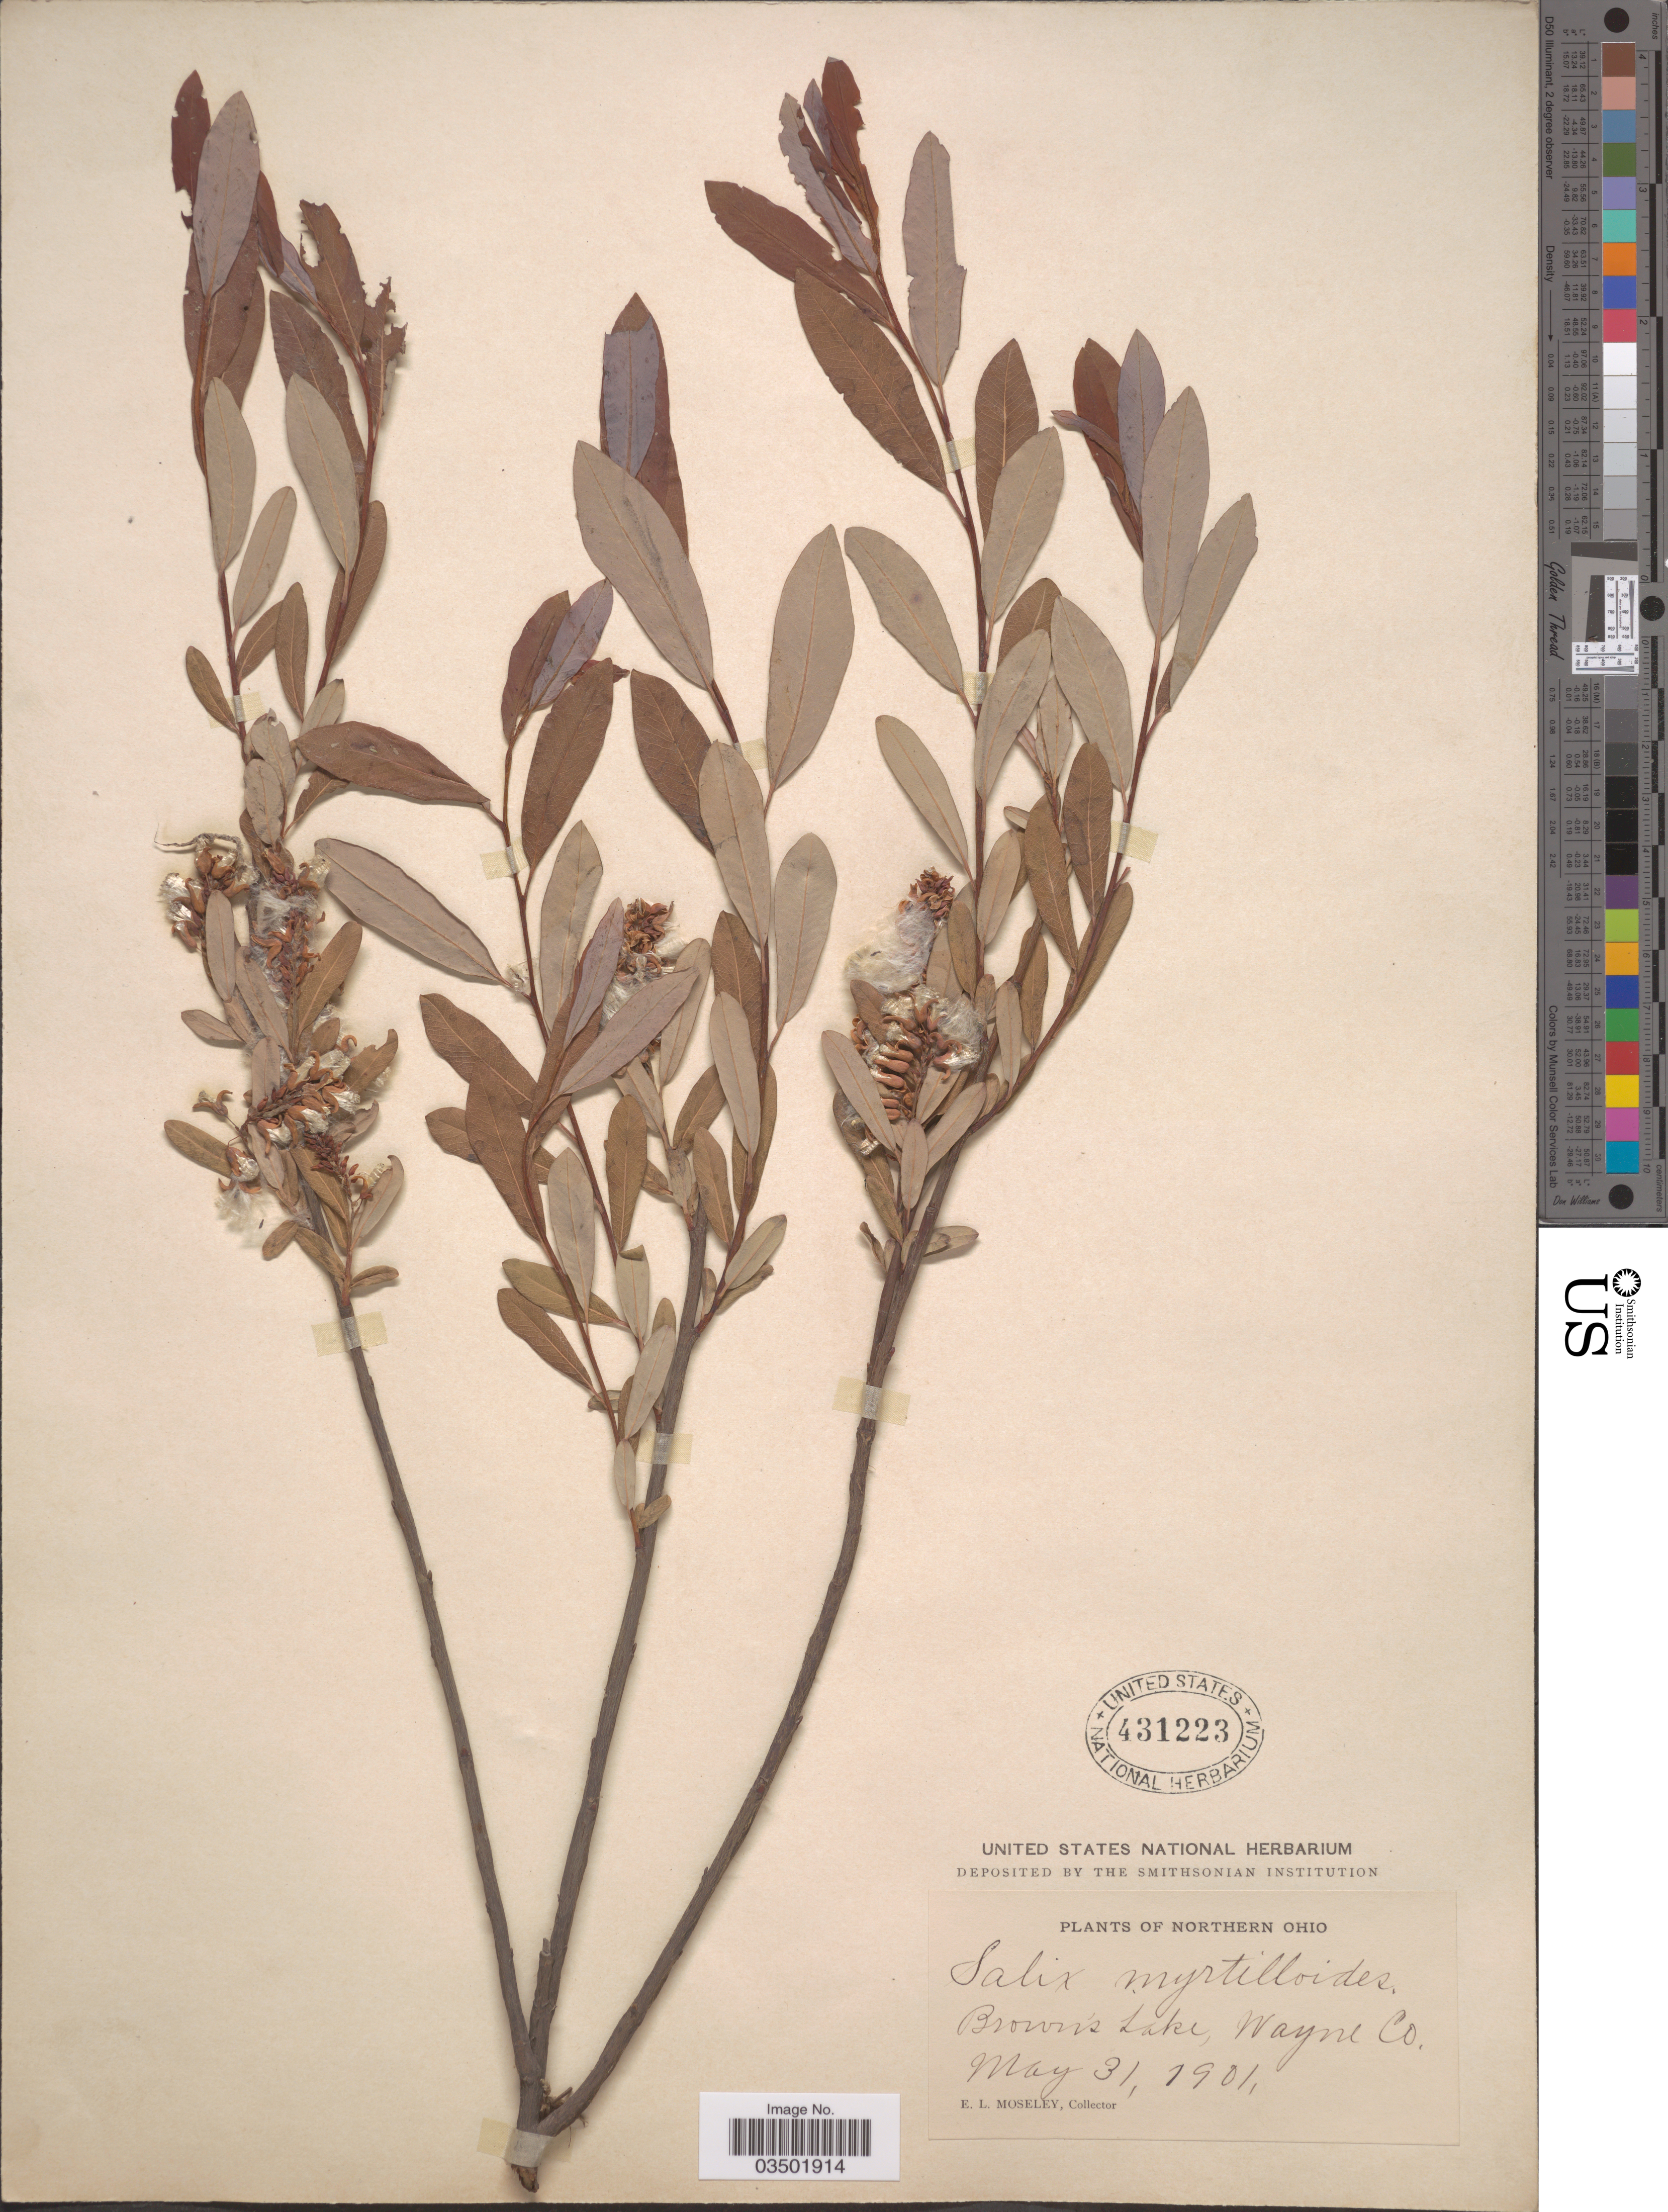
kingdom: Plantae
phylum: Tracheophyta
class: Magnoliopsida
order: Malpighiales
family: Salicaceae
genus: Salix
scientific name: Salix pedicellaris var. hypoglauca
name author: Fernald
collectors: E. Moseley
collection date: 1901-05-31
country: United States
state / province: Ohio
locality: Northern Ohio. Brown's Lake, Wayne Co.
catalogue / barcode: US 431223